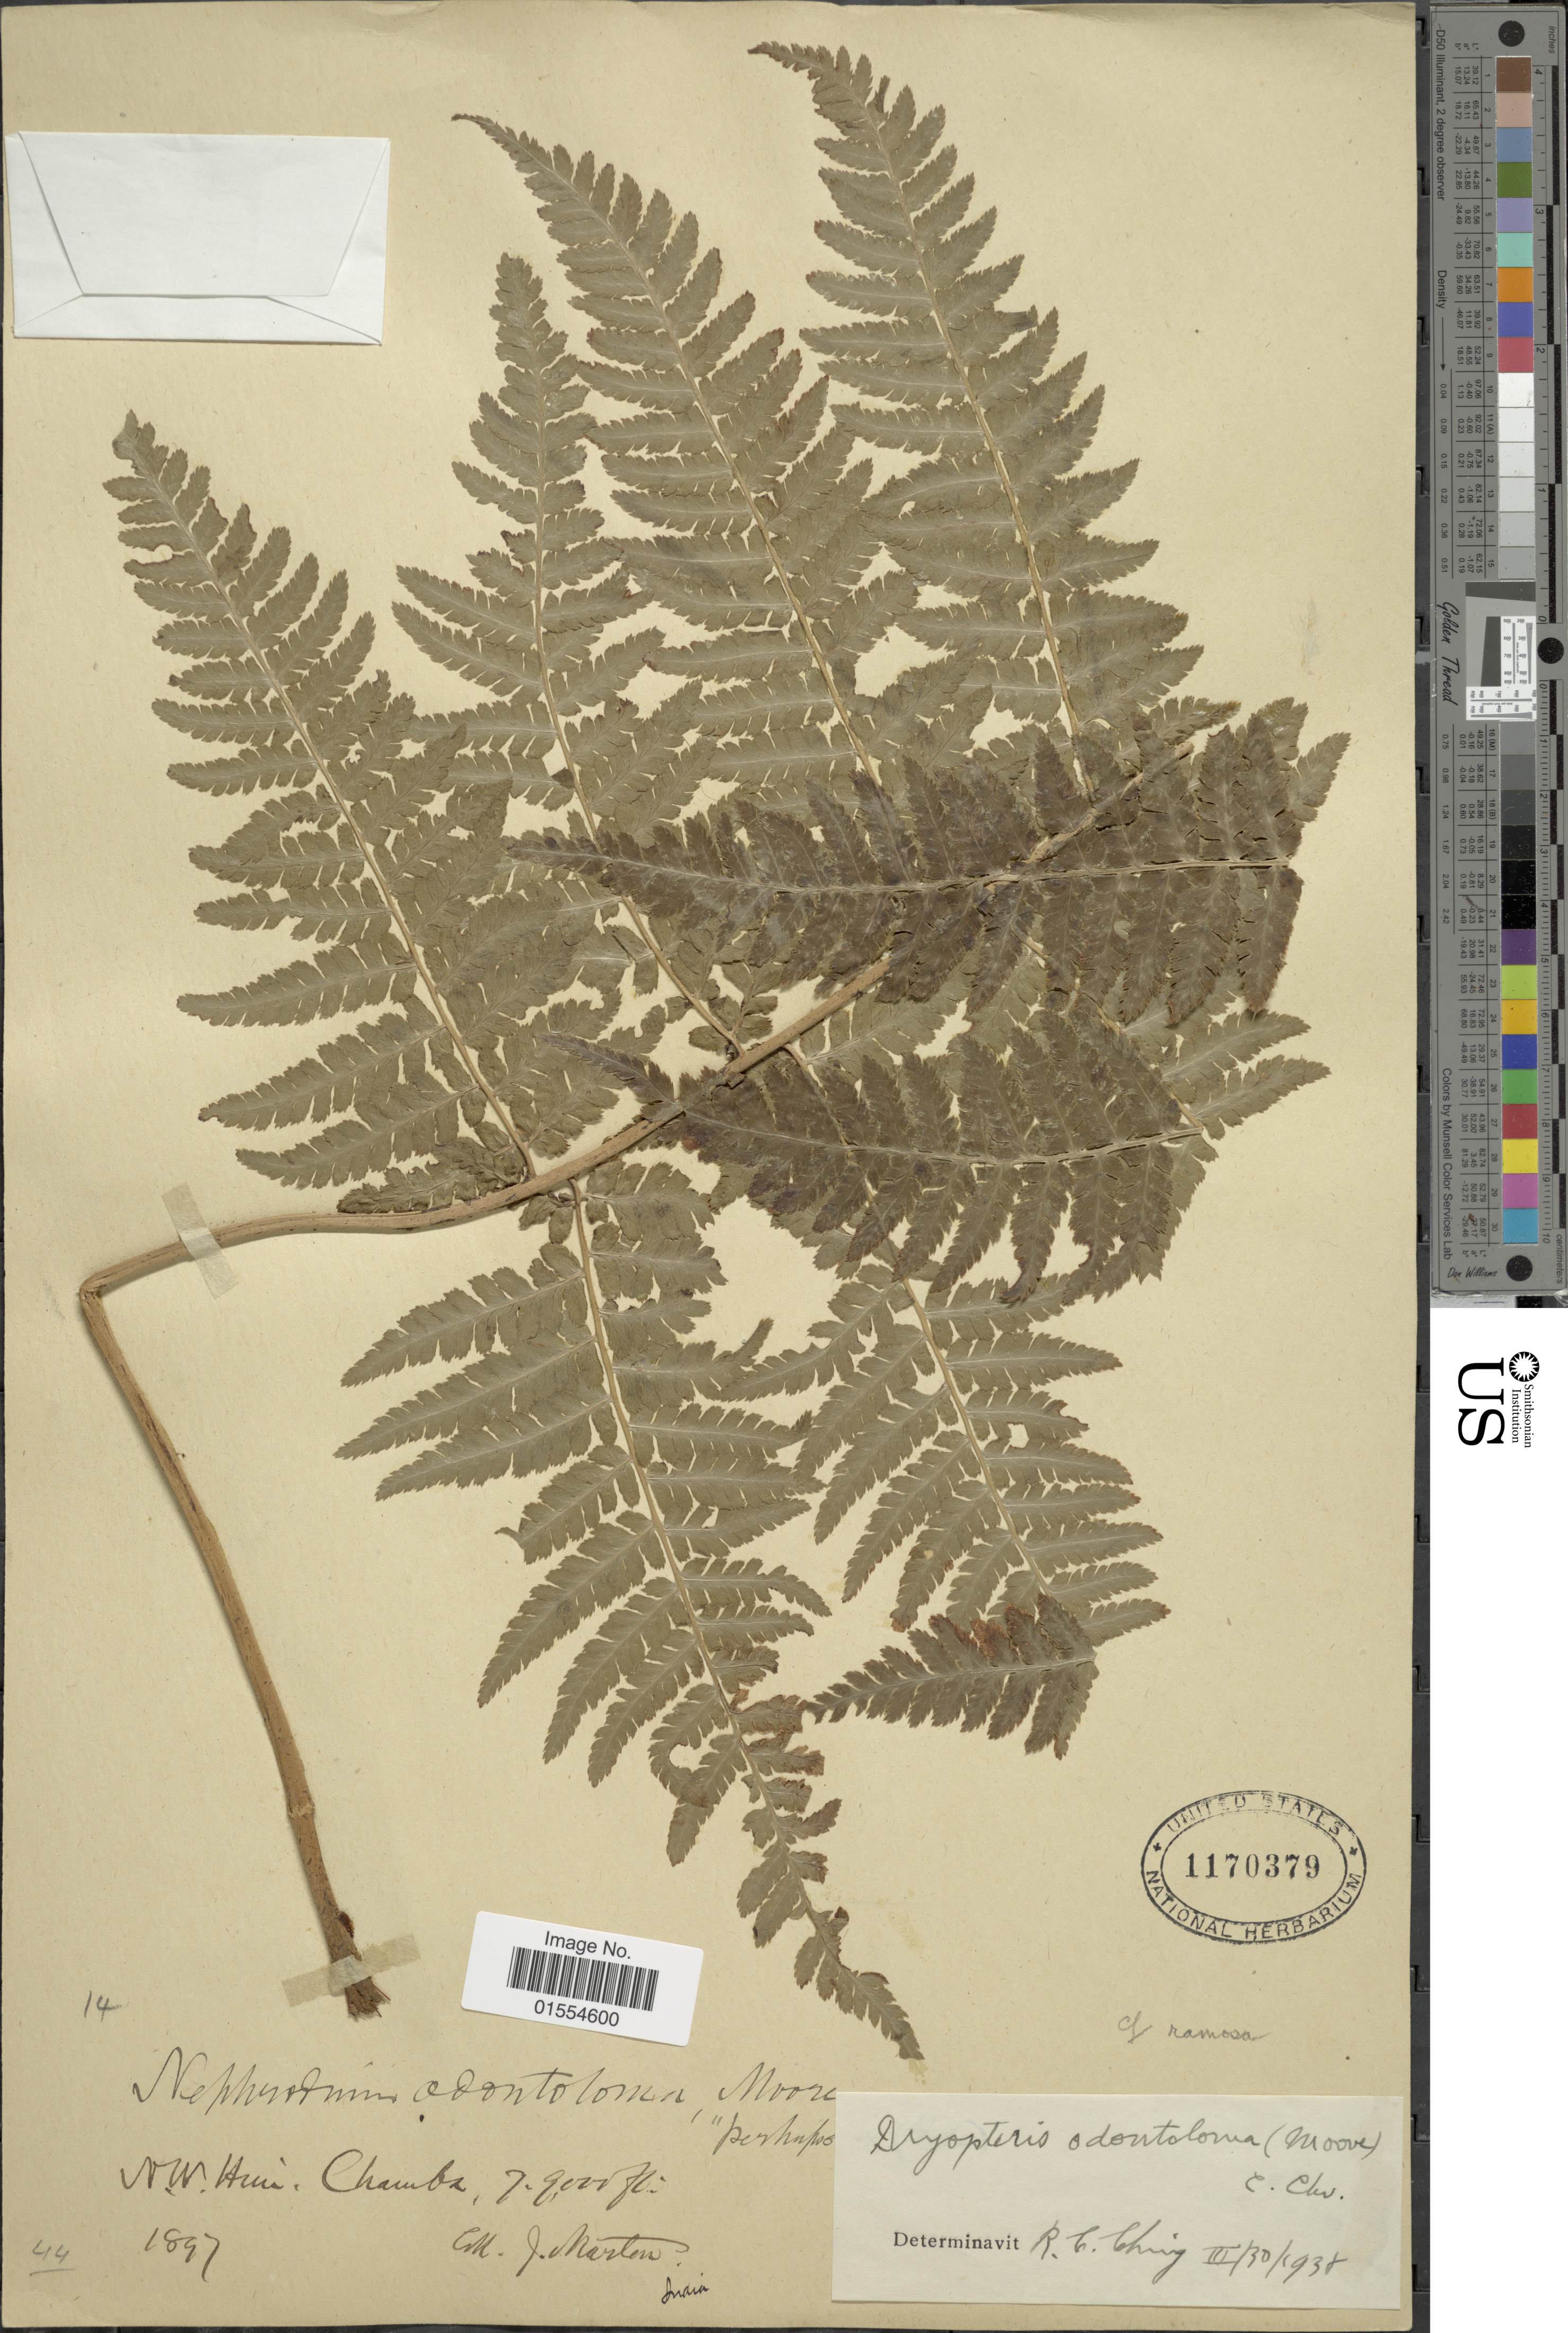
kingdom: Plantae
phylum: Tracheophyta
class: Polypodiopsida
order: Polypodiales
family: Dryopteridaceae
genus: Dryopteris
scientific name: Dryopteris odontoloma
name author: (Bedd.) C. Chr.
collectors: J. Marten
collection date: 1897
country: India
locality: N. W. Him, Chamba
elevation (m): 2408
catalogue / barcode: US 1170379